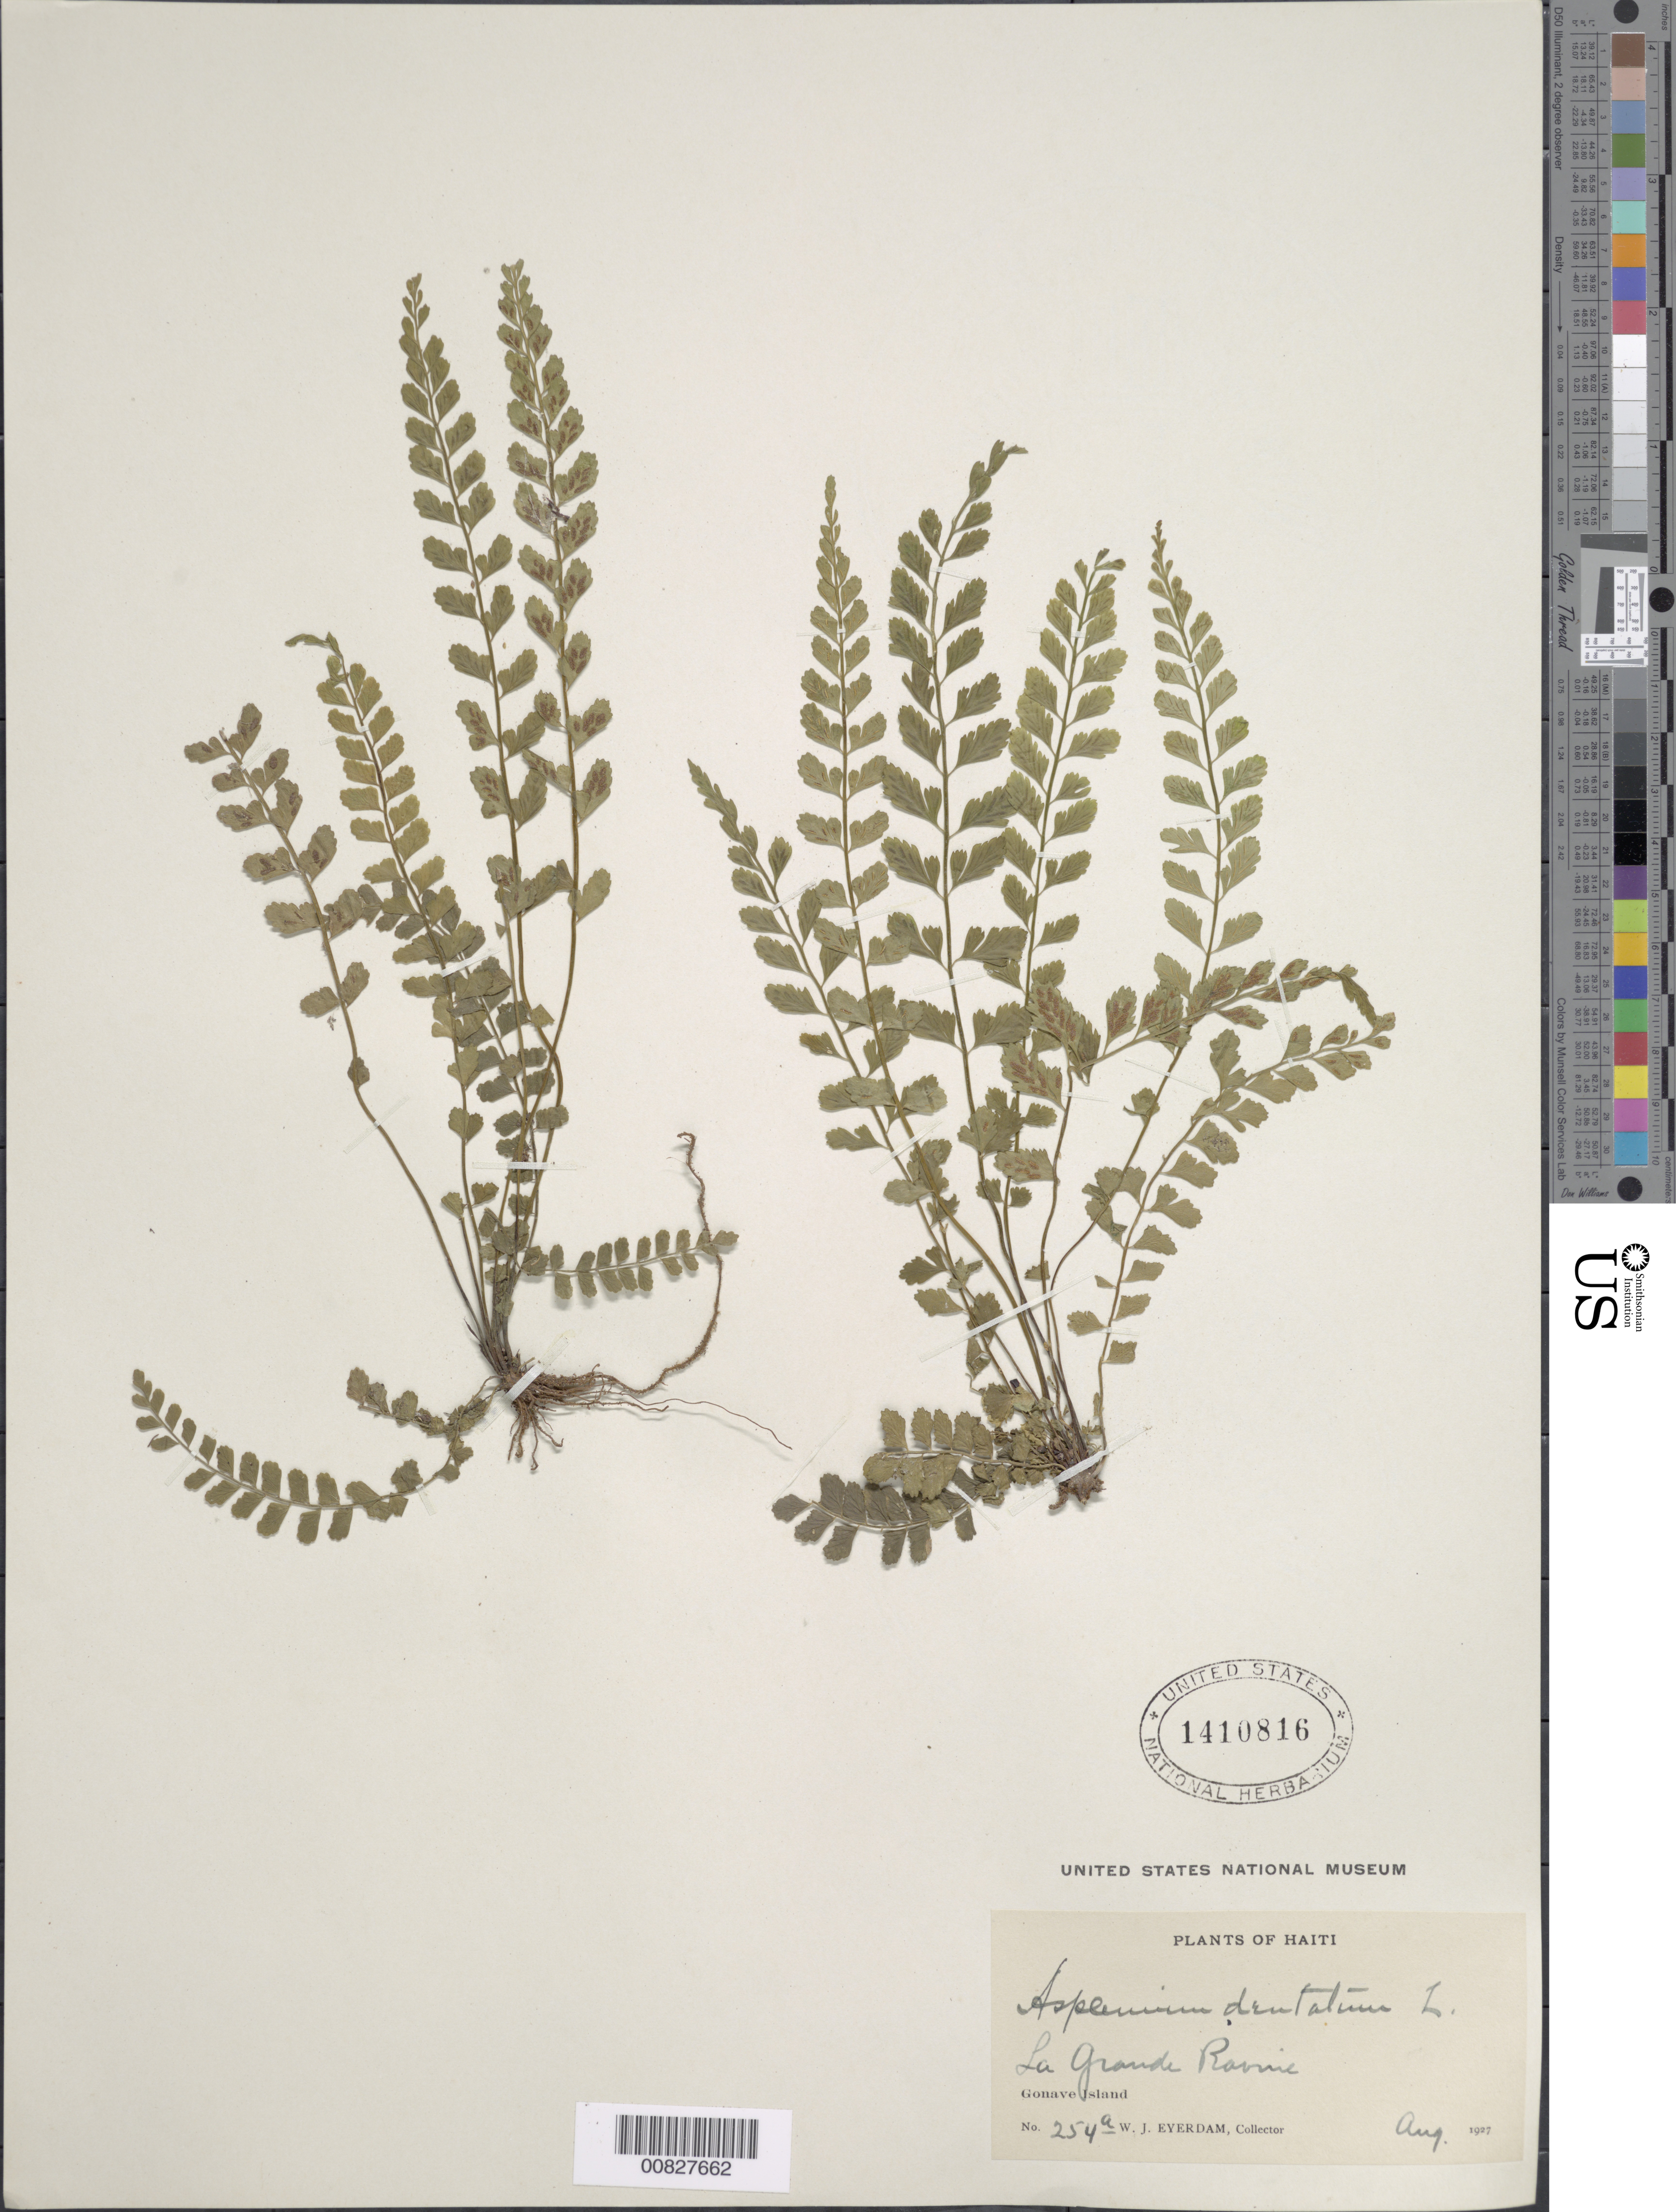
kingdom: Plantae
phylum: Tracheophyta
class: Polypodiopsida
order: Polypodiales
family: Aspleniaceae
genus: Asplenium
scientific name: Asplenium trichomanes-dentatum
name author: L.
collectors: W. J. Eyerdam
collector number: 254a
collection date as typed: Aug 1927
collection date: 1927-08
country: Haiti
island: Hispaniola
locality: Gonave Island, La Grande Ravine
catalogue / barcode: US 1410816